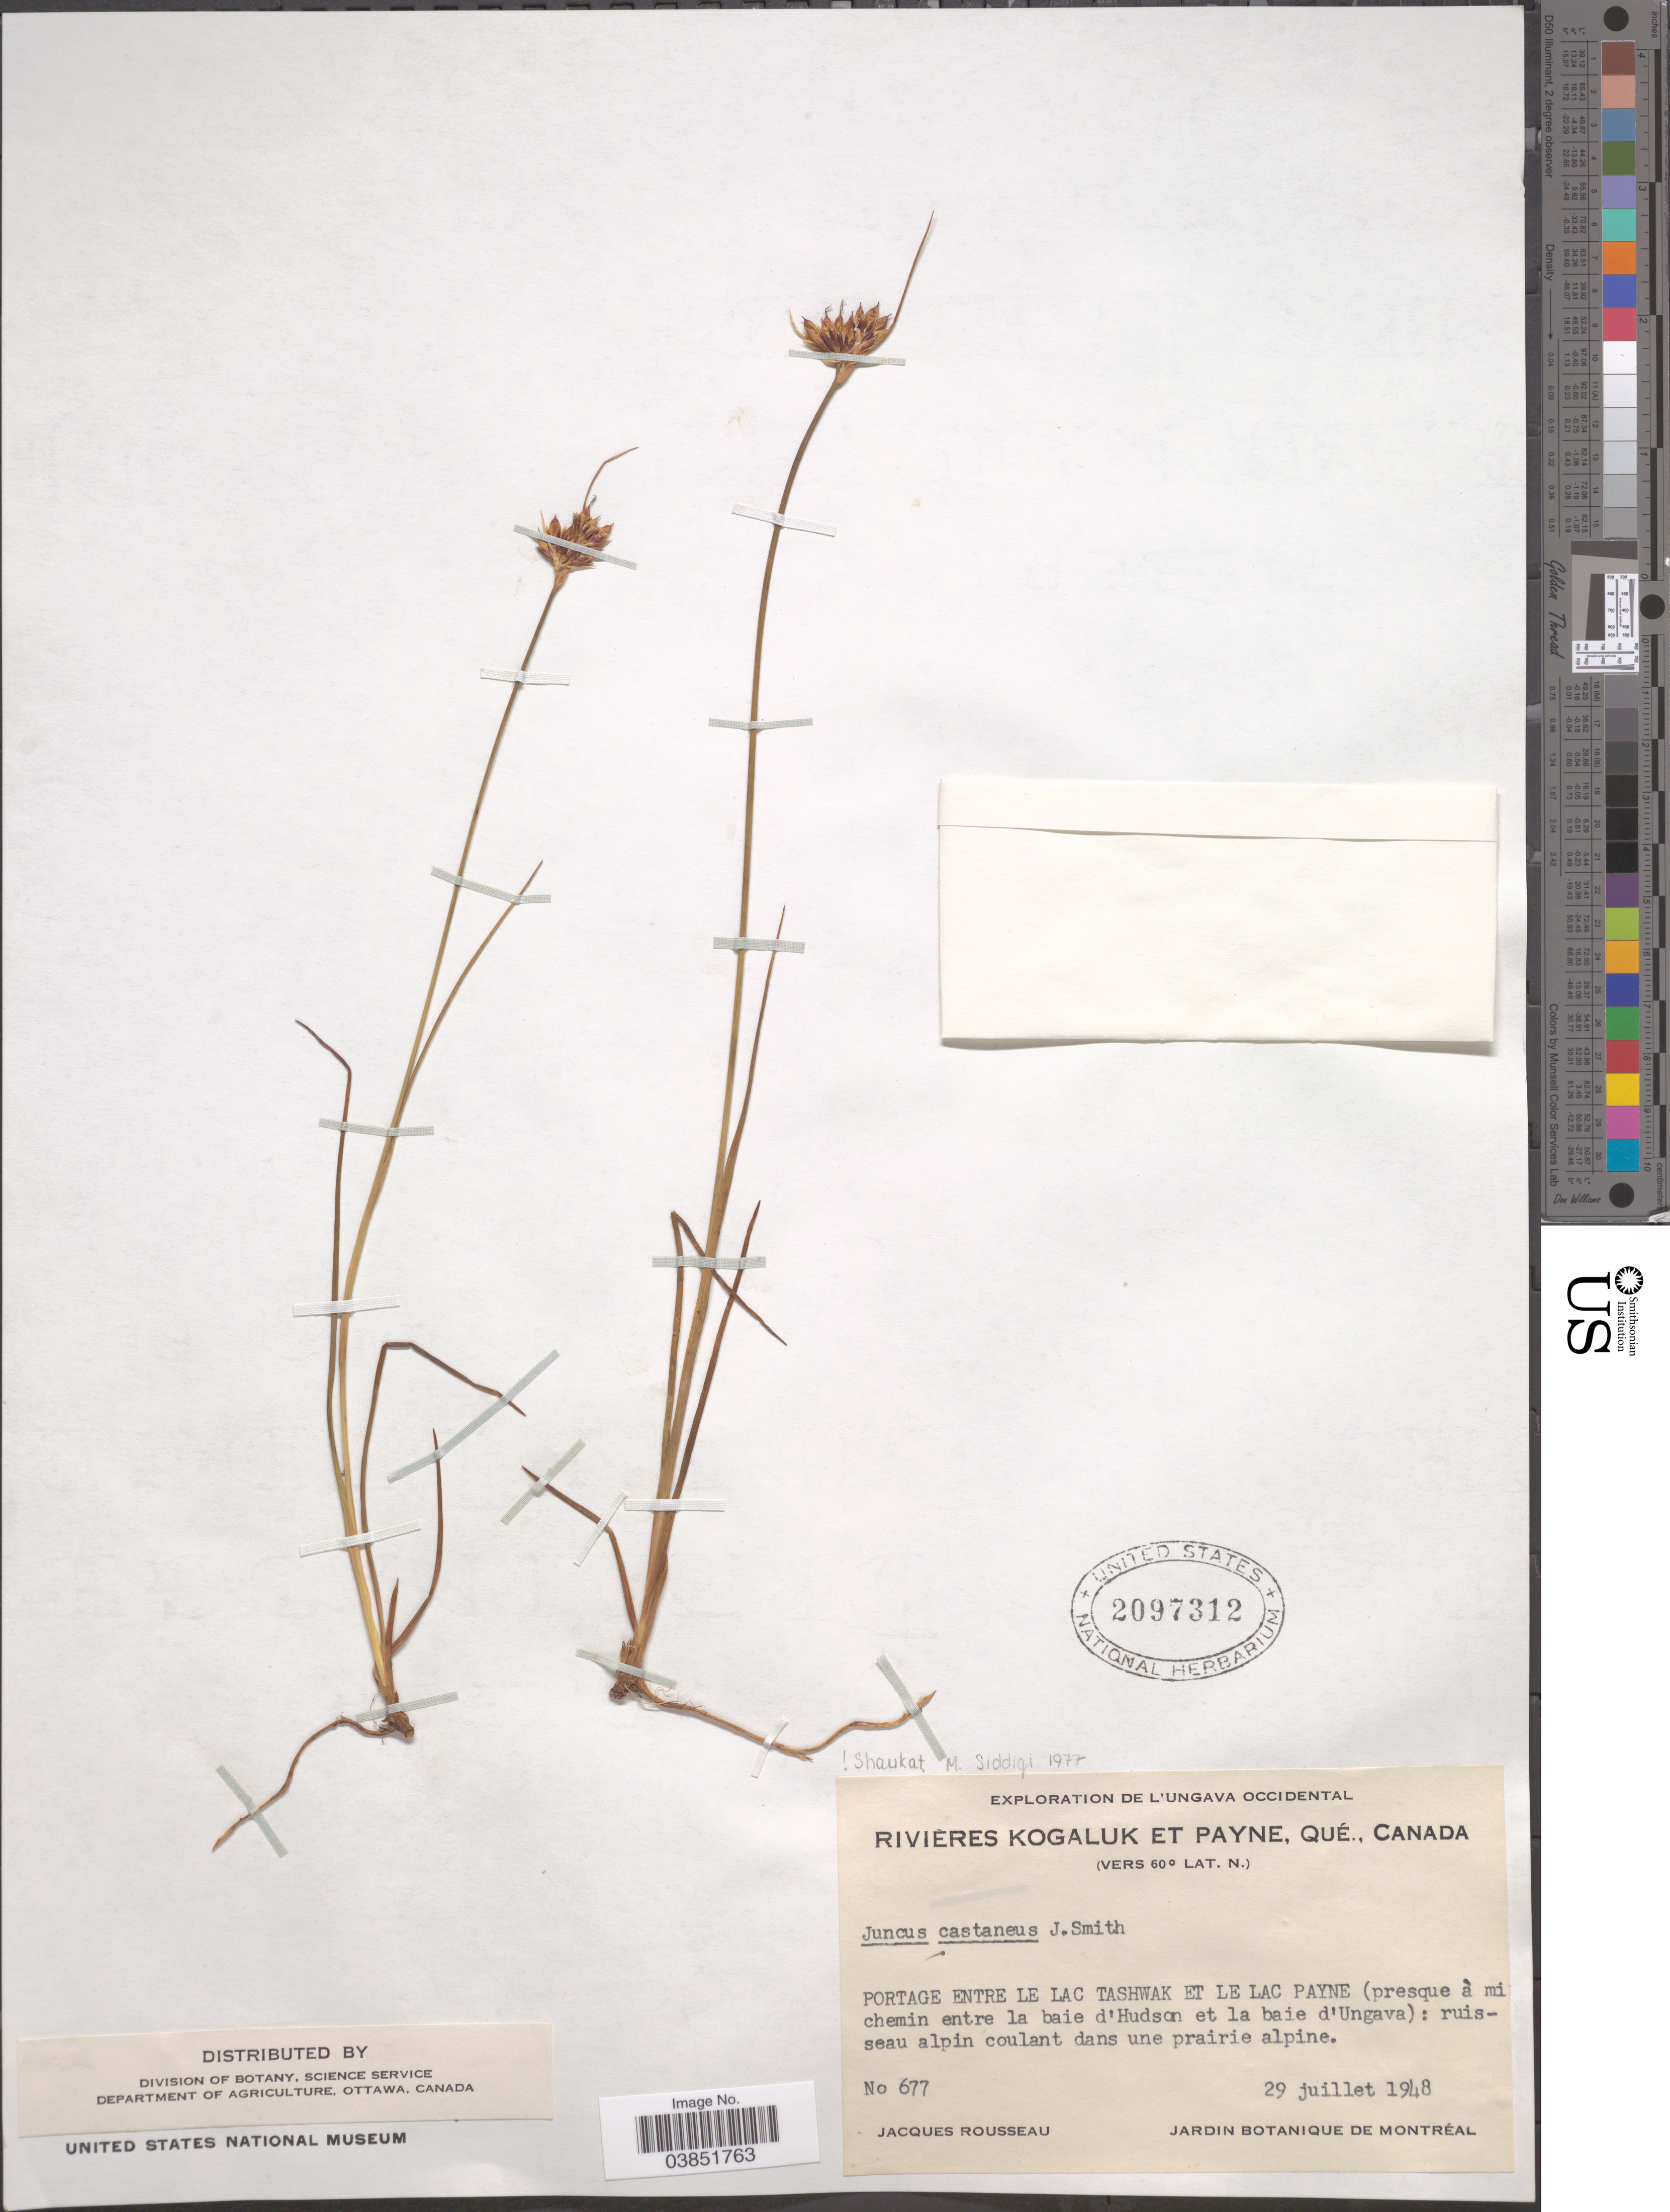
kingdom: Plantae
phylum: Tracheophyta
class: Liliopsida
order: Poales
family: Juncaceae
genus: Juncus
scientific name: Juncus castaneus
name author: Sm.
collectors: J. Rousseau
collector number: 677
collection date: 1948-07-29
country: Canada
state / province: Quebec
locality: Rivières Kogaluk et Payne. Portage entre le Lac Tashwak et le Lac Payne (presque à mi chemin entre la baie d'Hudson et la baie d'Ungava).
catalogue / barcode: US 2097312